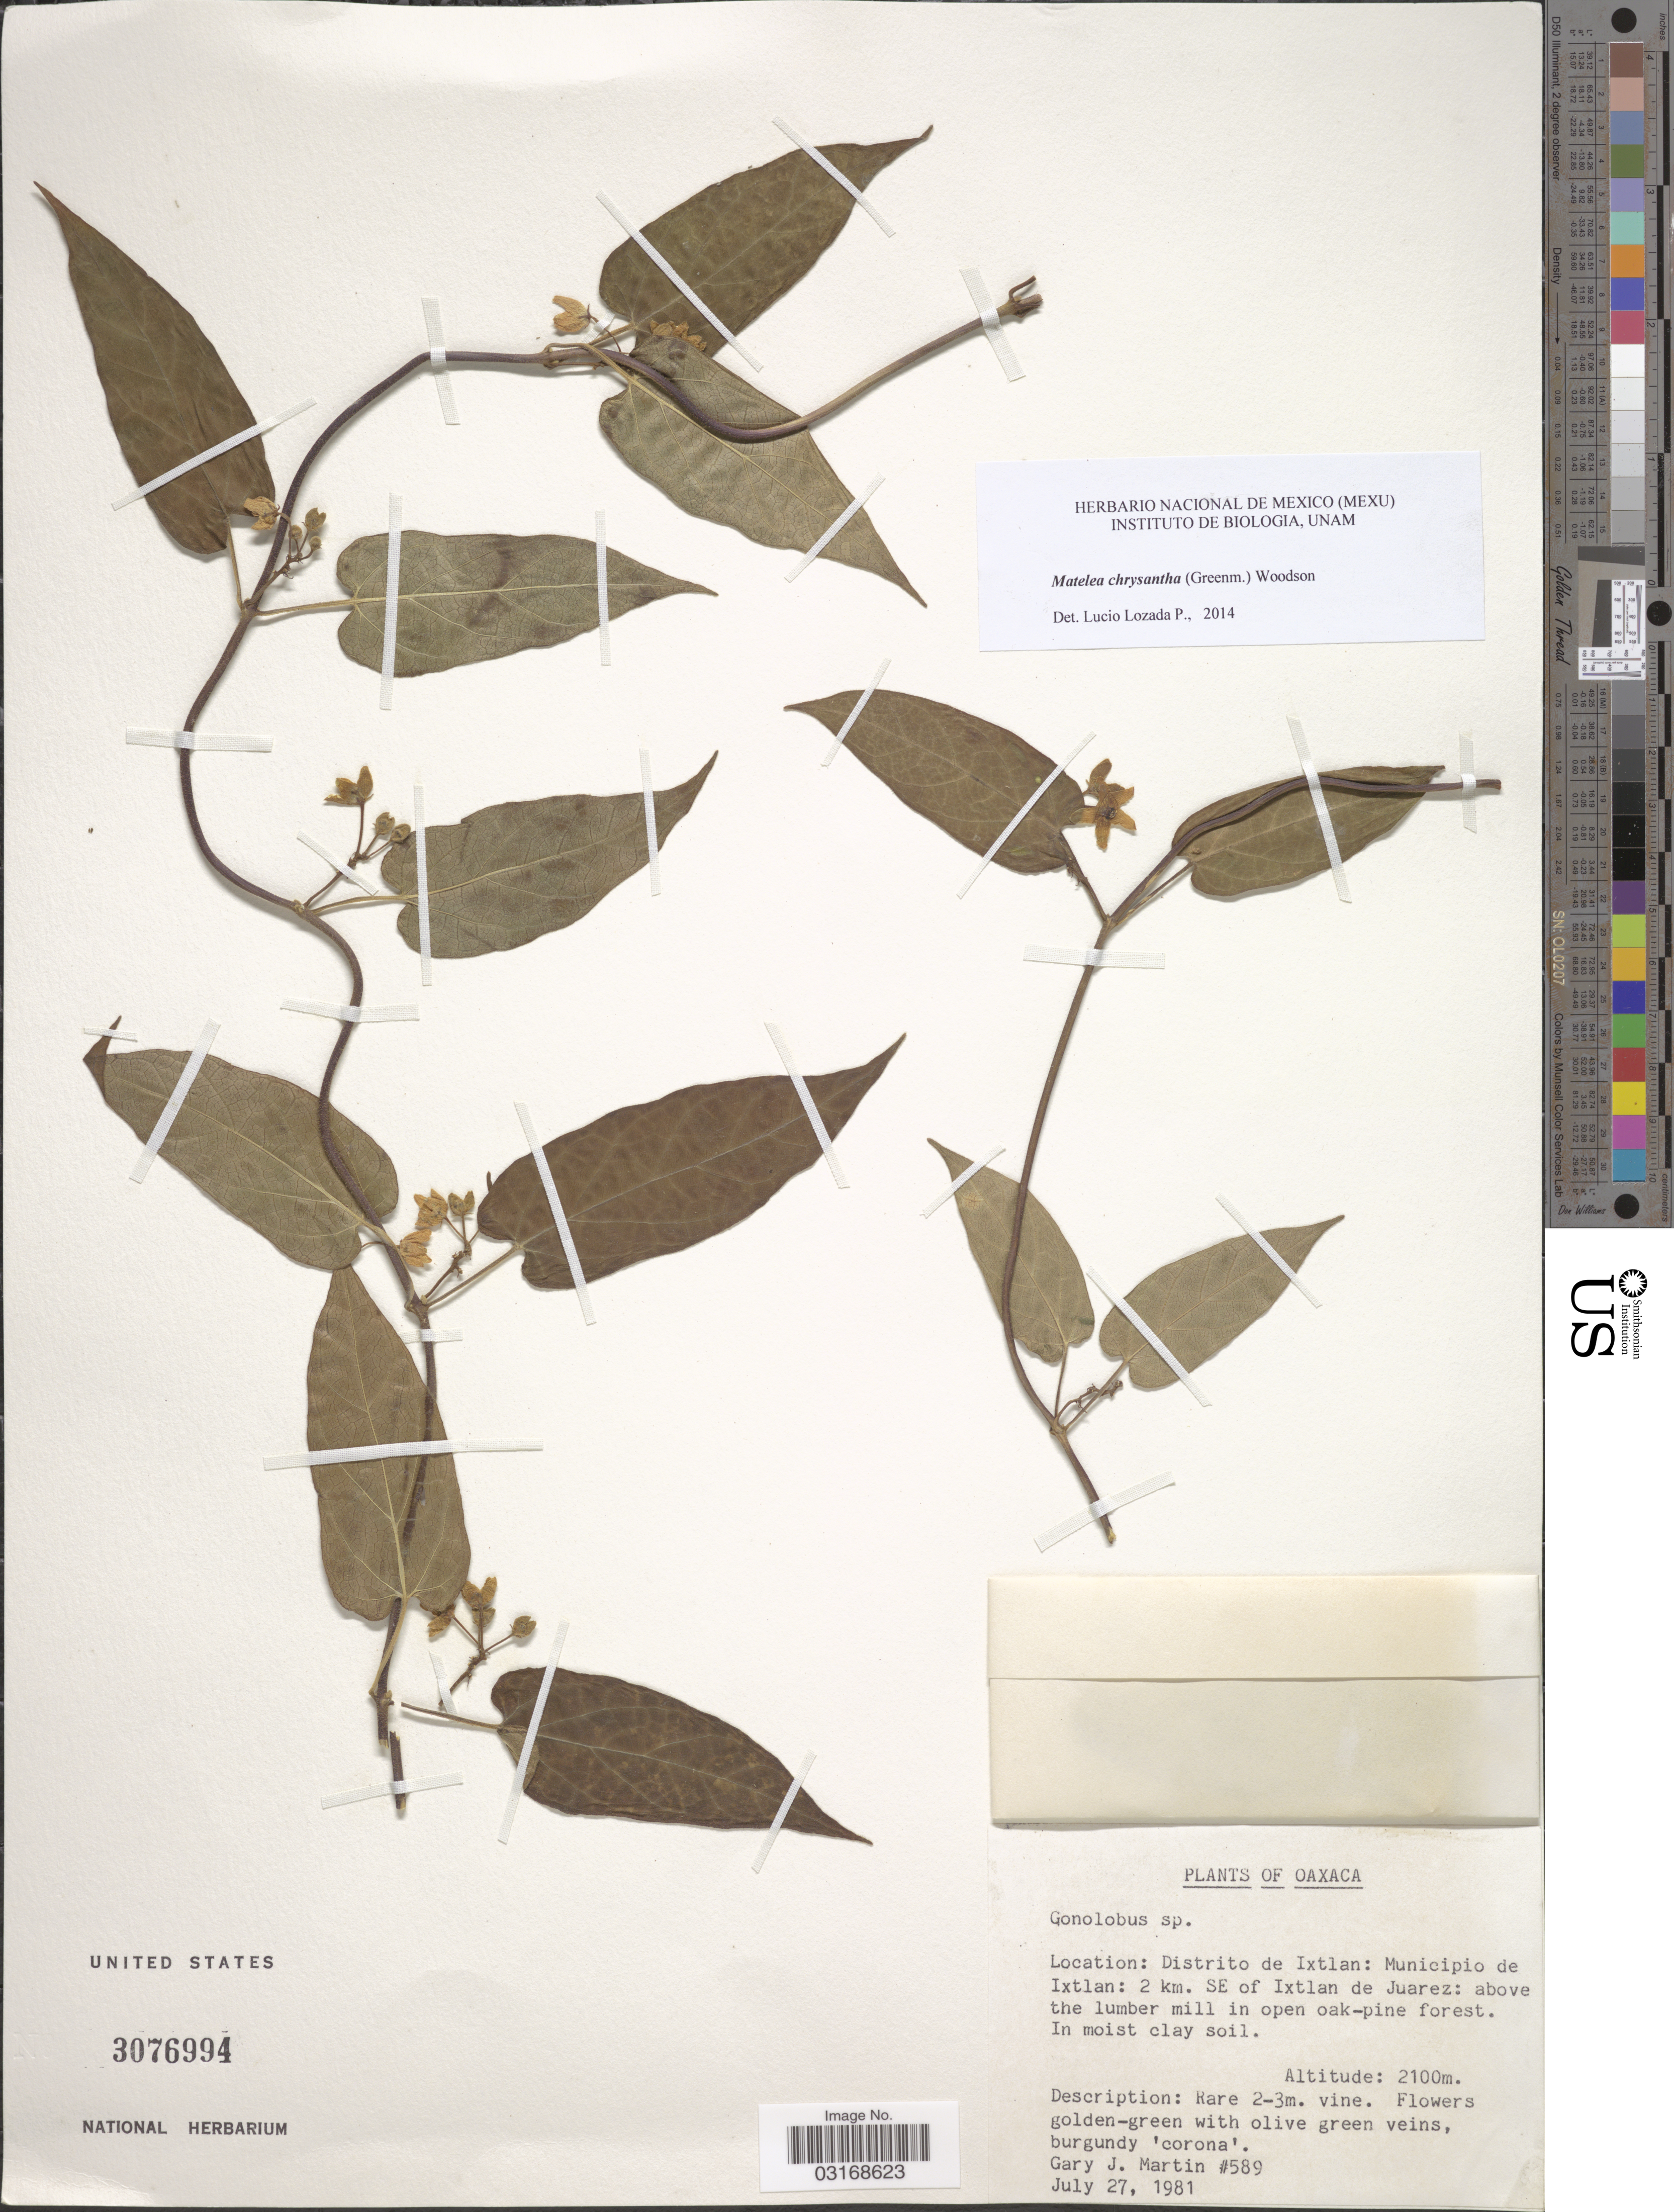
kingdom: Plantae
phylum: Tracheophyta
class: Magnoliopsida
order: Gentianales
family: Apocynaceae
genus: Matelea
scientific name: Matelea chrysantha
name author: (Greenm.) Woodson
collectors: G. J. Martin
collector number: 589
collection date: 1981-07-27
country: Mexico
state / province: Oaxaca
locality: Distrito de Ixtlan: Municipio de Ixtlan: 2 km. SE of Ixtlan de Juarez: above the lumber mill in open oak-pine forest.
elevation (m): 2100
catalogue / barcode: US 3076994